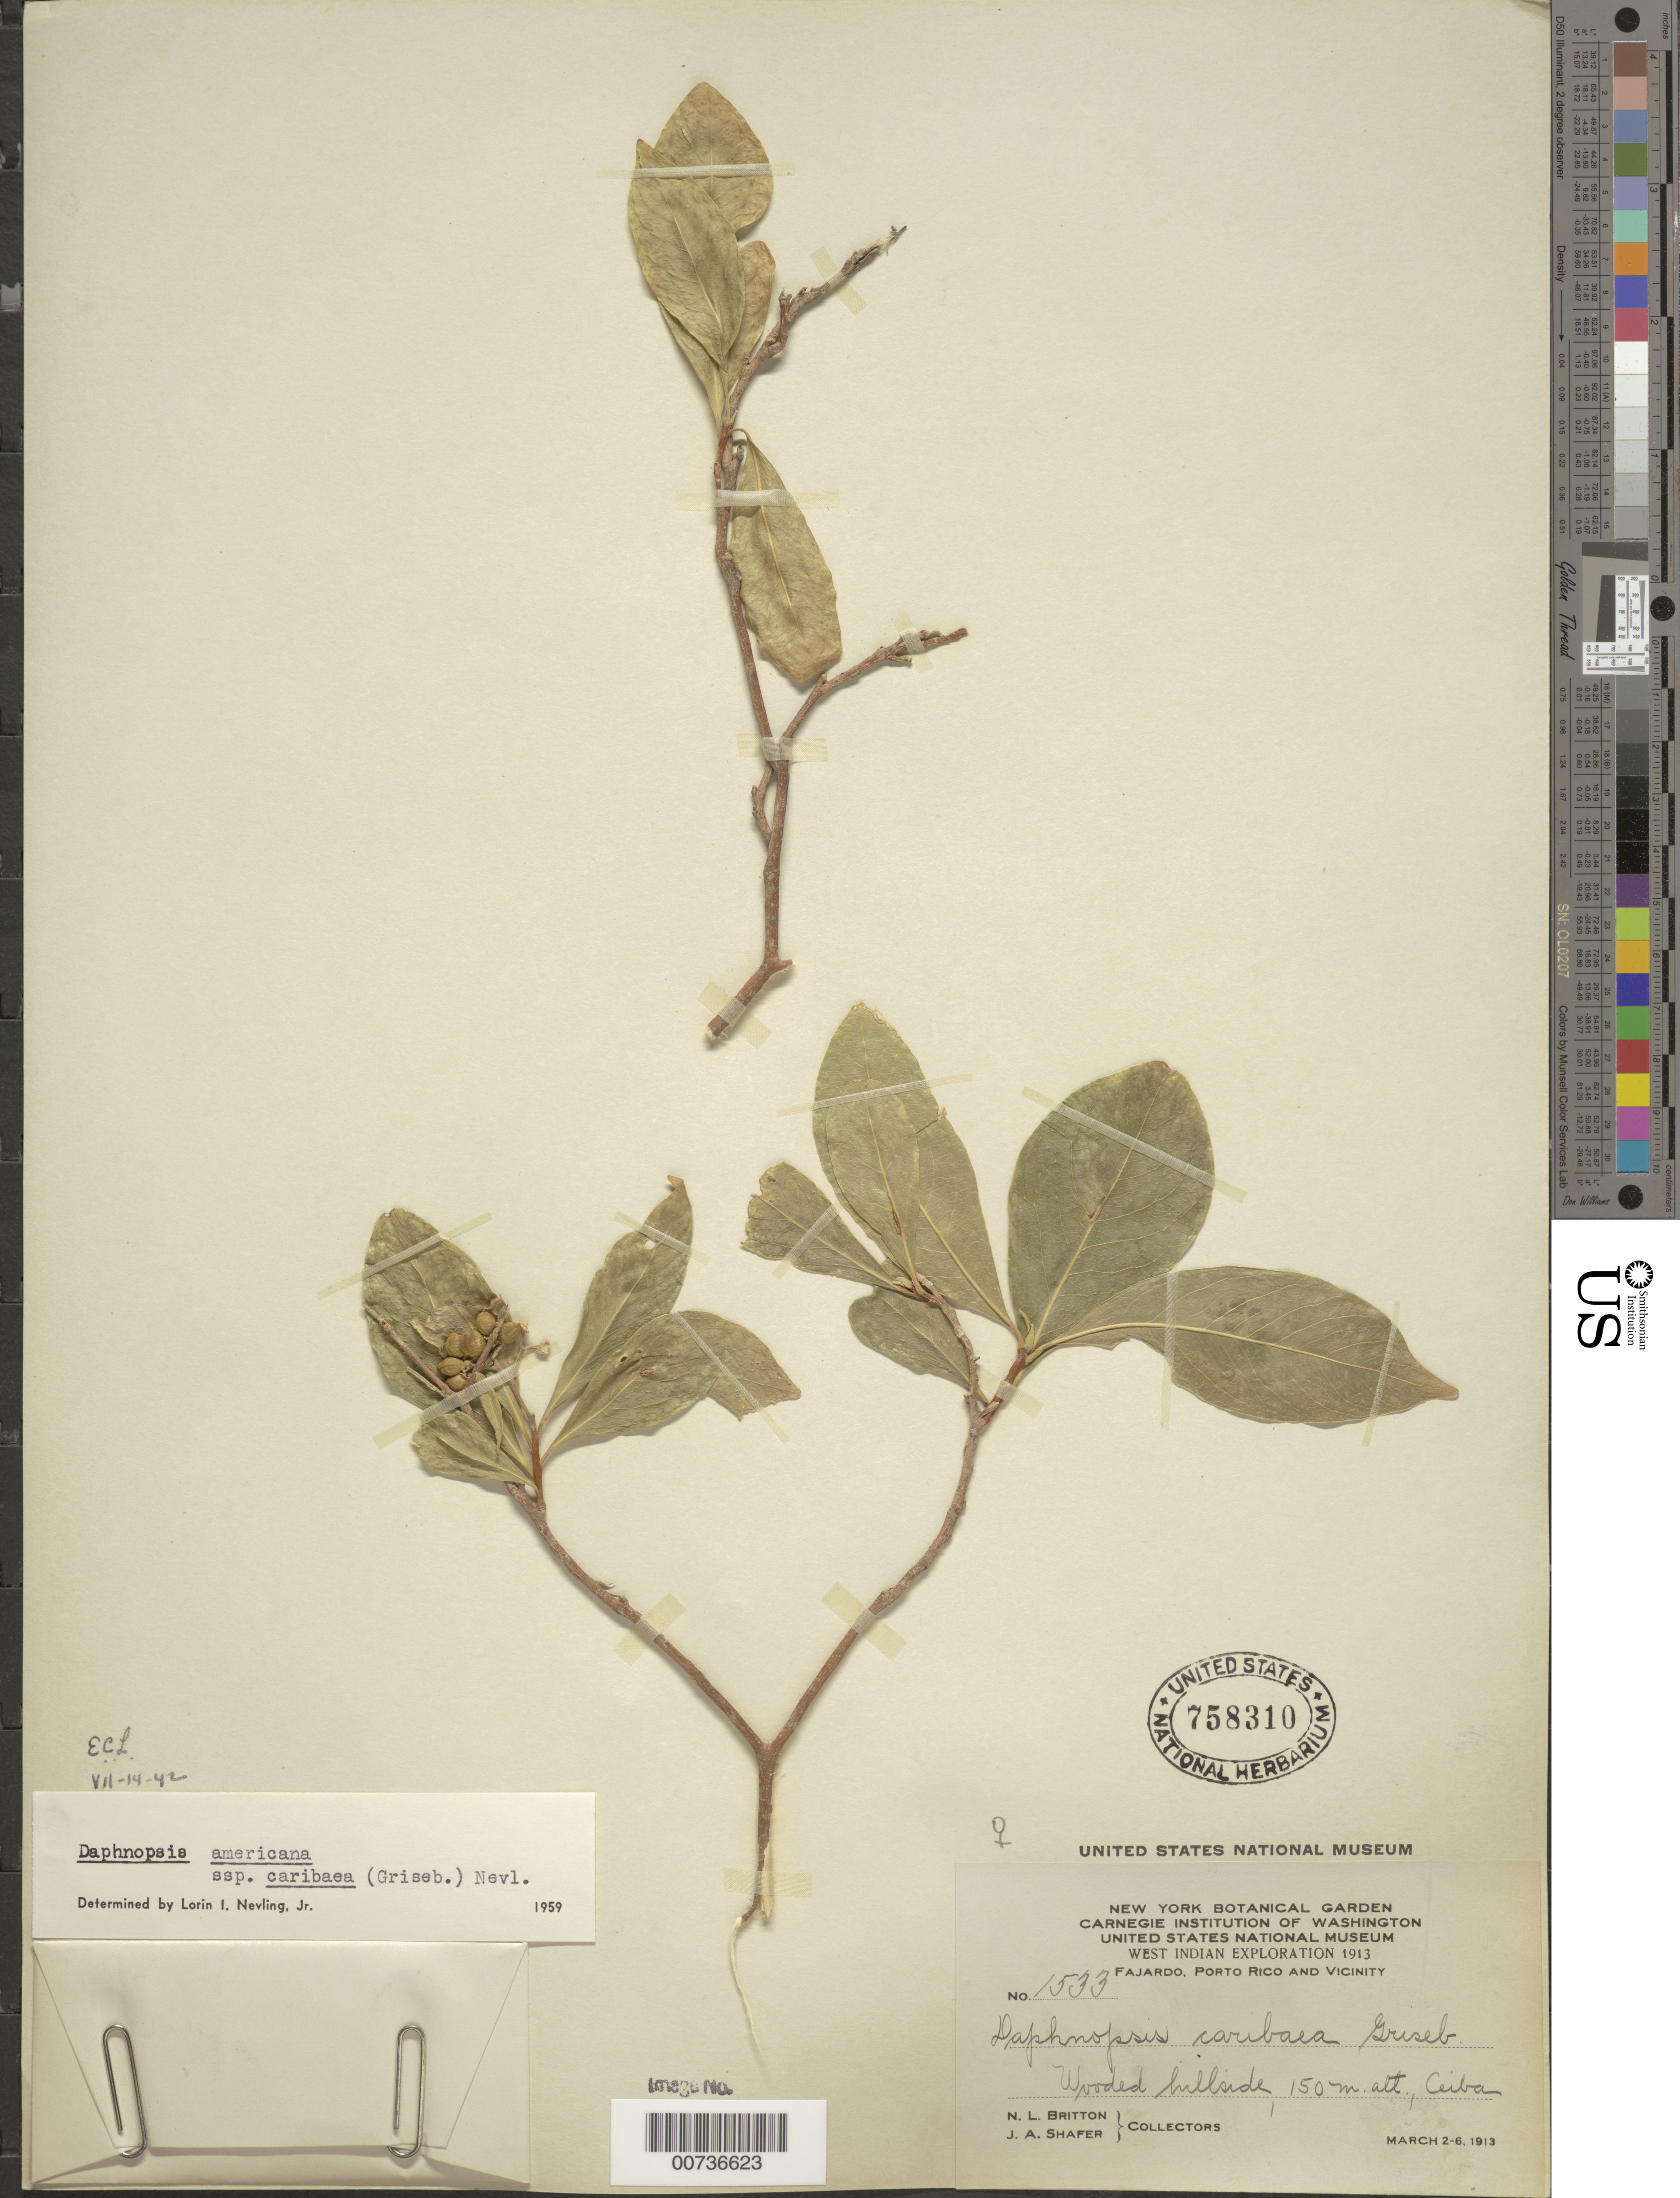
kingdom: Plantae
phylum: Tracheophyta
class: Magnoliopsida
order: Malvales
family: Thymelaeaceae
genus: Daphnopsis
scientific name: Daphnopsis americana subsp. caribaea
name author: (Griseb.) Nevling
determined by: Nevling, L. I., Jr.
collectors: N. Britton & J. A. Shafer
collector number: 1533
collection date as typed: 02 Mar 1913 to 06 Mar 1913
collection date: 1913-03-02/1913-03-06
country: Puerto Rico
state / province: Fajardo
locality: Fajardo, Ceiba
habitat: Wooded hillside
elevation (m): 150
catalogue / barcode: US 758310